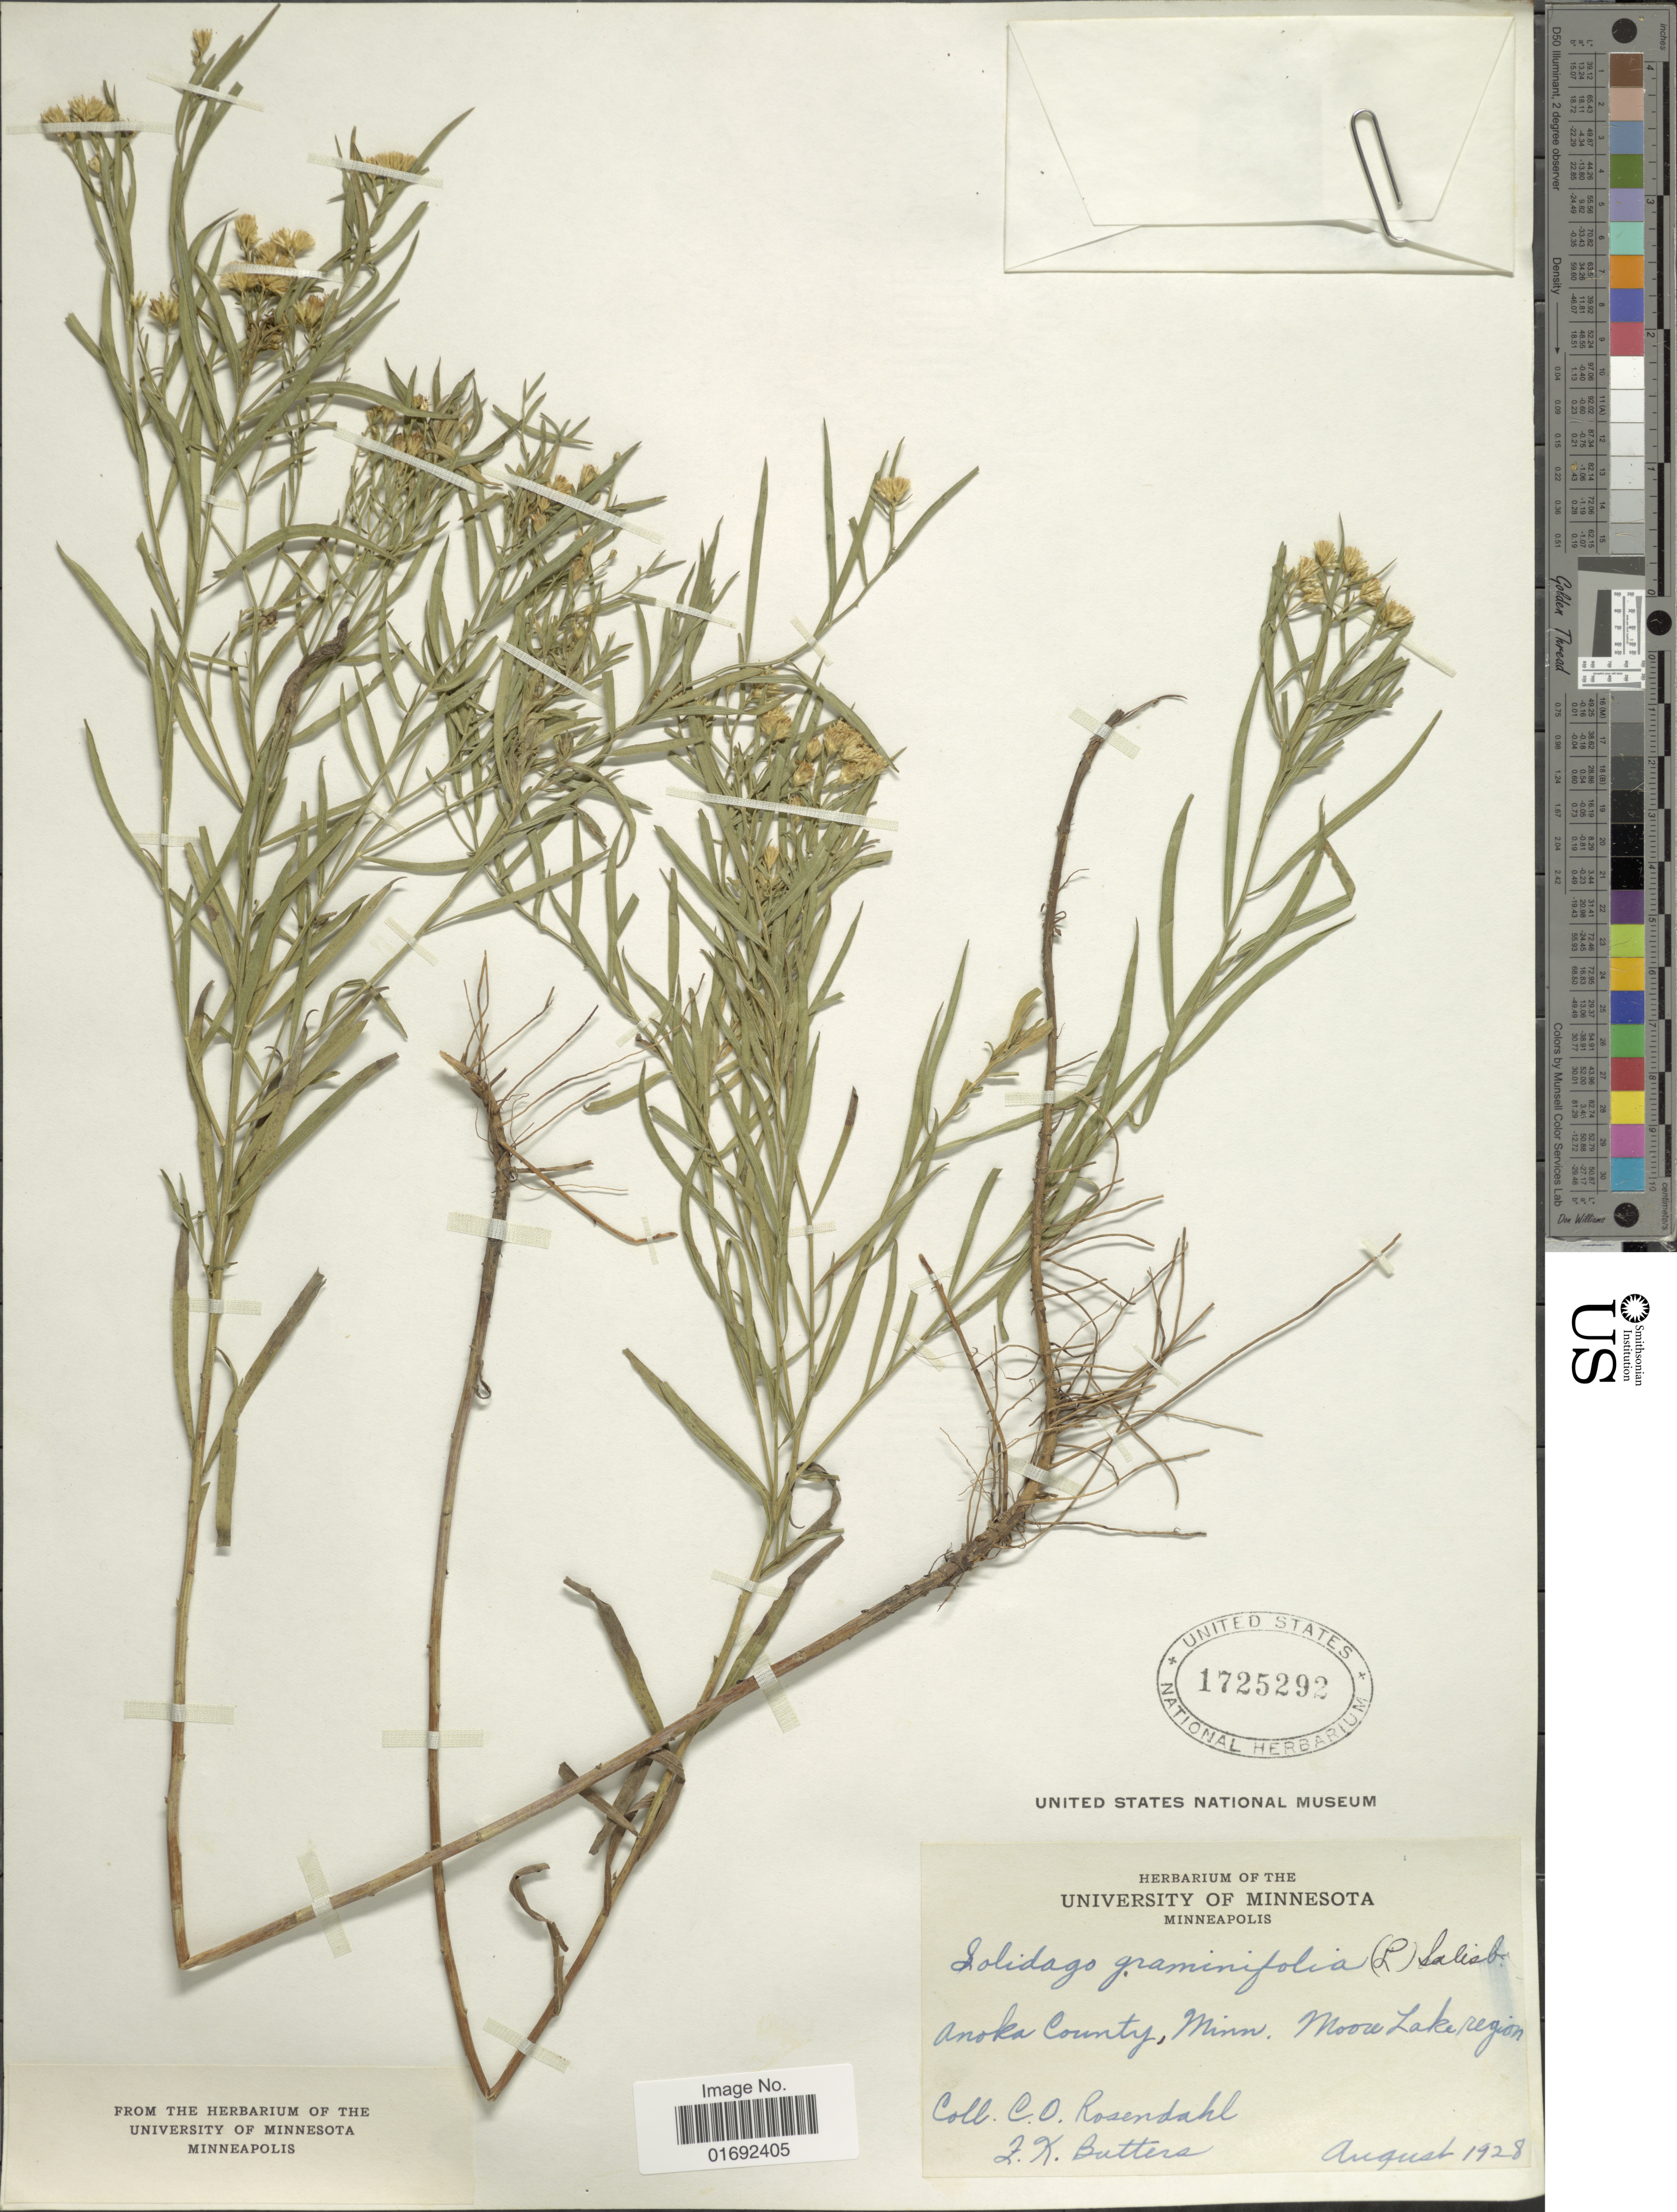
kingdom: Plantae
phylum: Tracheophyta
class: Magnoliopsida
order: Asterales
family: Asteraceae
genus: Euthamia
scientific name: Euthamia graminifolia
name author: (L.) Nutt.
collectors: C. O. Rosendahl & J. Butters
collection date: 1928-08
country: United States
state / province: Minnesota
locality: Anoka County, Minn., Moore Lake region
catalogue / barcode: US 1725292